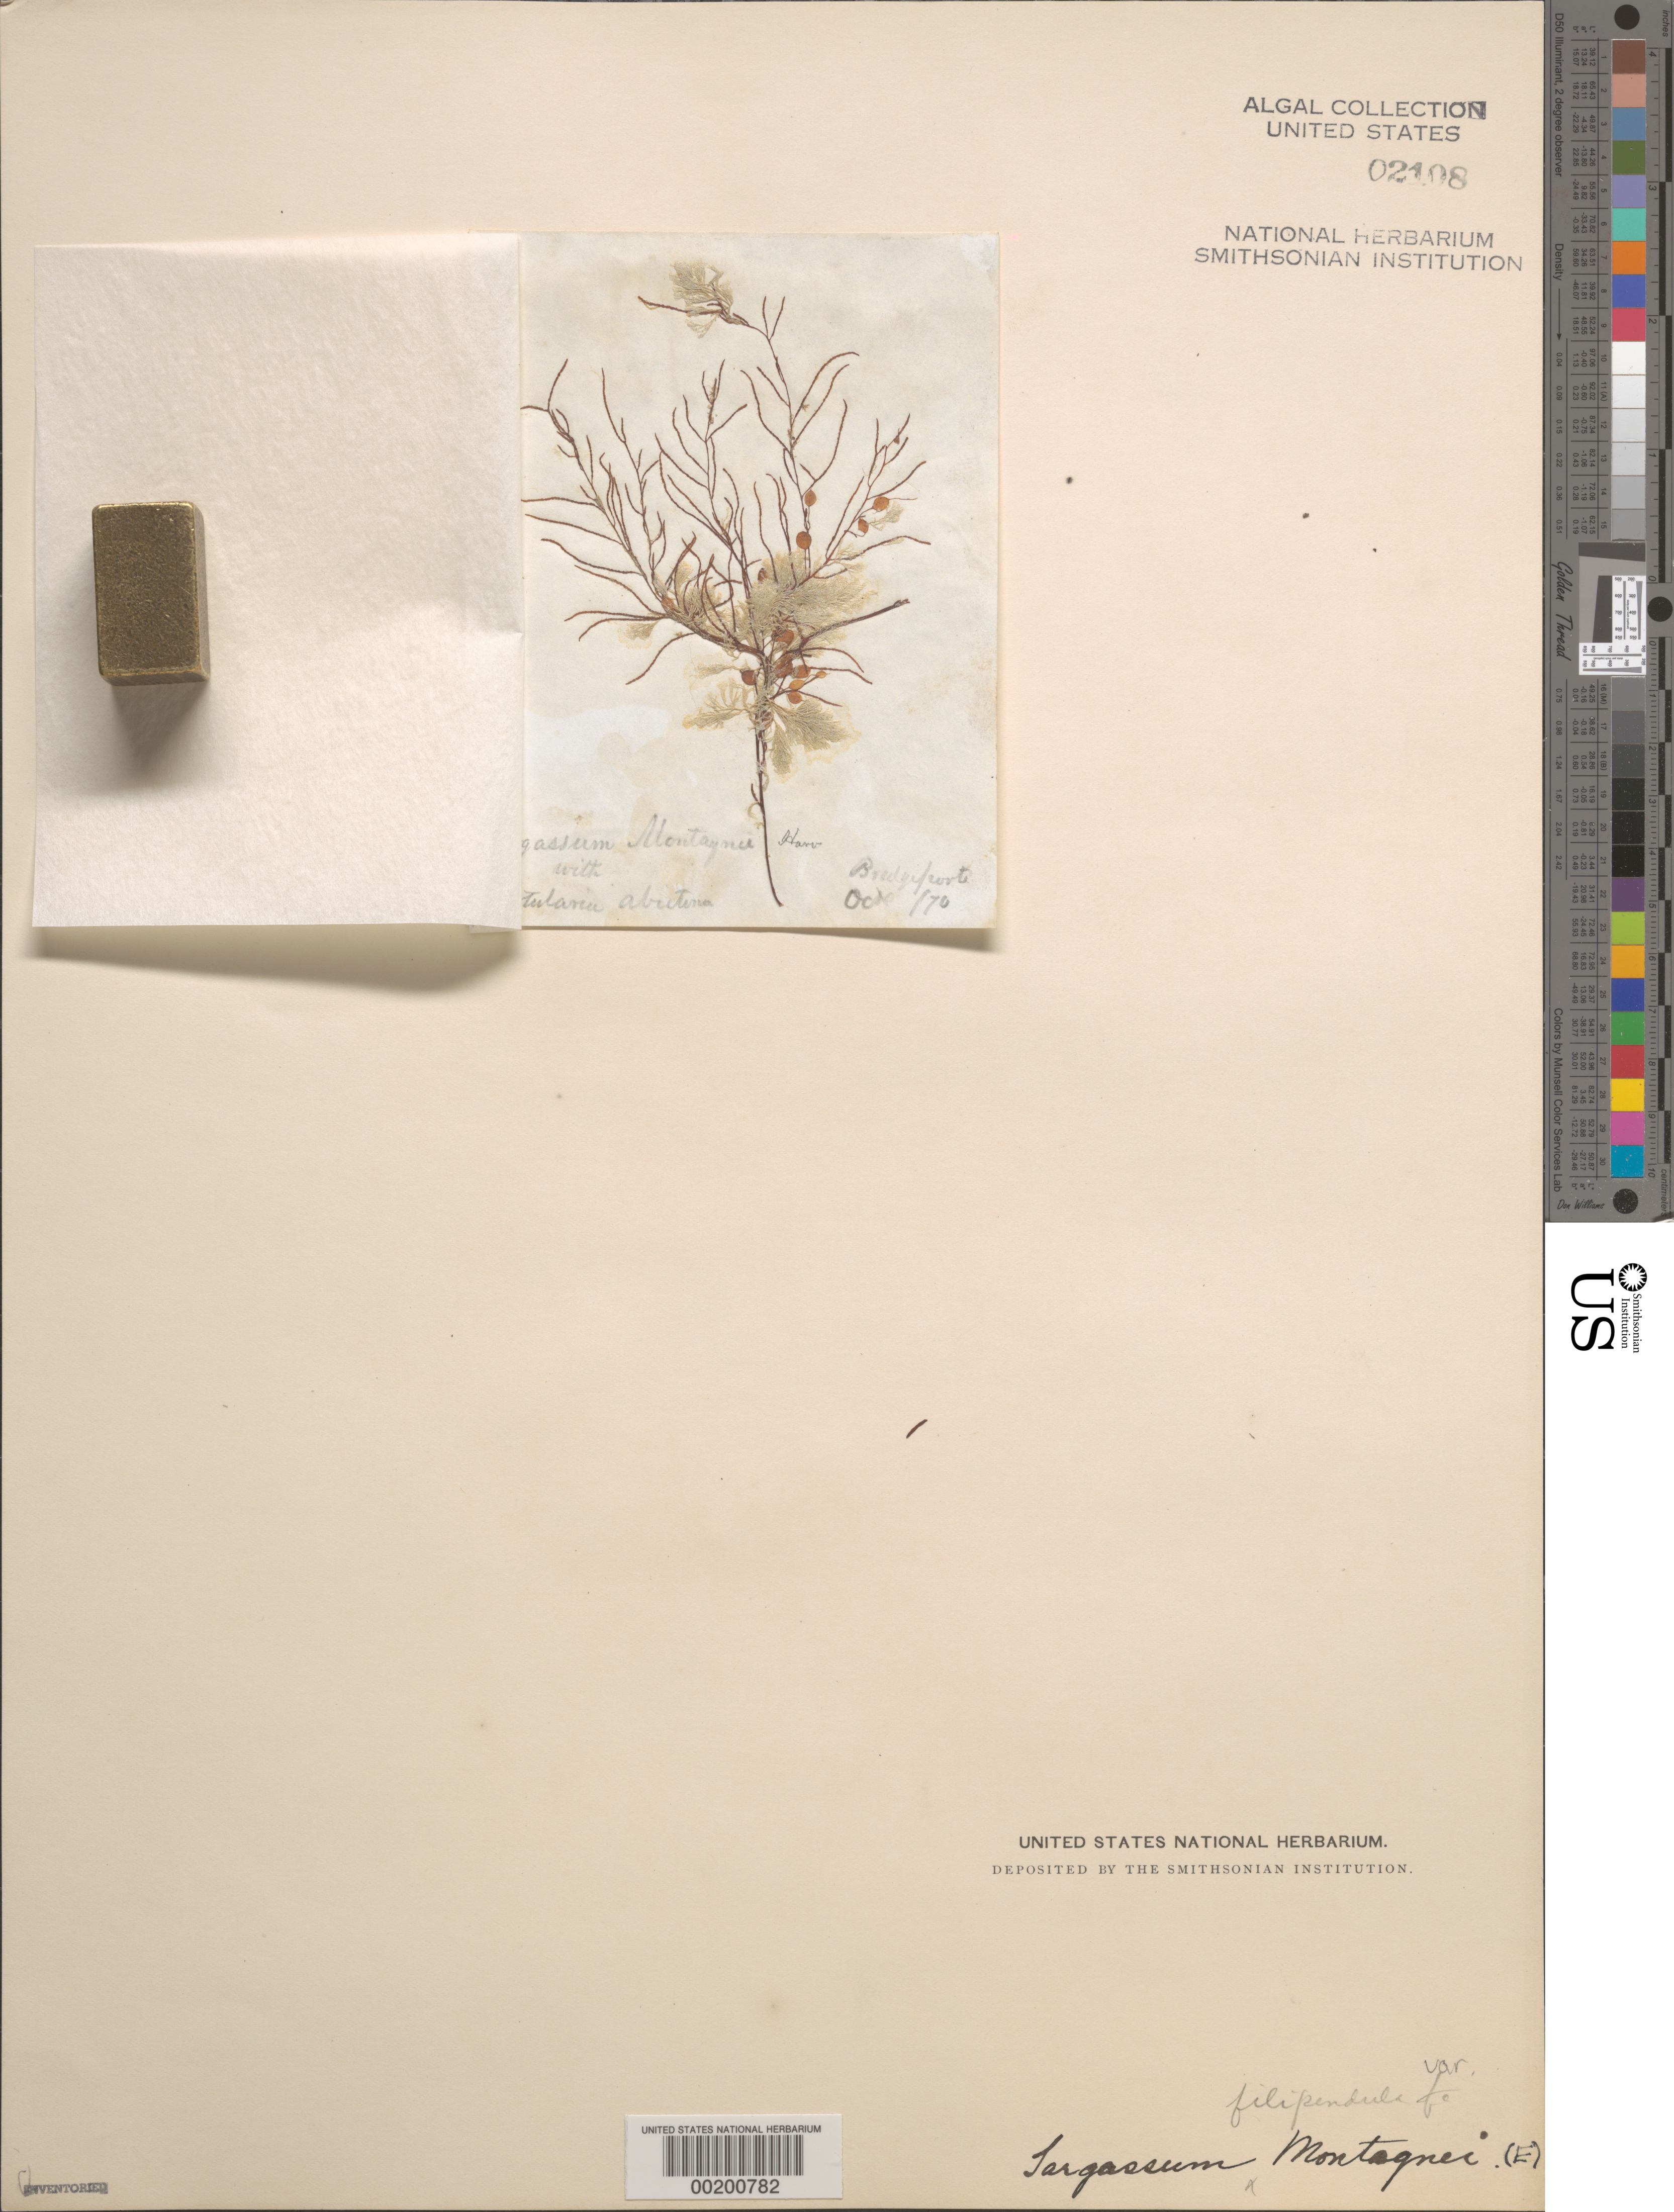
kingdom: Chromista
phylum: Ochrophyta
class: Phaeophyceae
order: Fucales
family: Sargassaceae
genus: Sargassum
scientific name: Sargassum filipendula var. montagnei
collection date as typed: Oct 1870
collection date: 1870-10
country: United States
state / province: Connecticut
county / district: Fairfield County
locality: Bridgeport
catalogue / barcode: US 2108